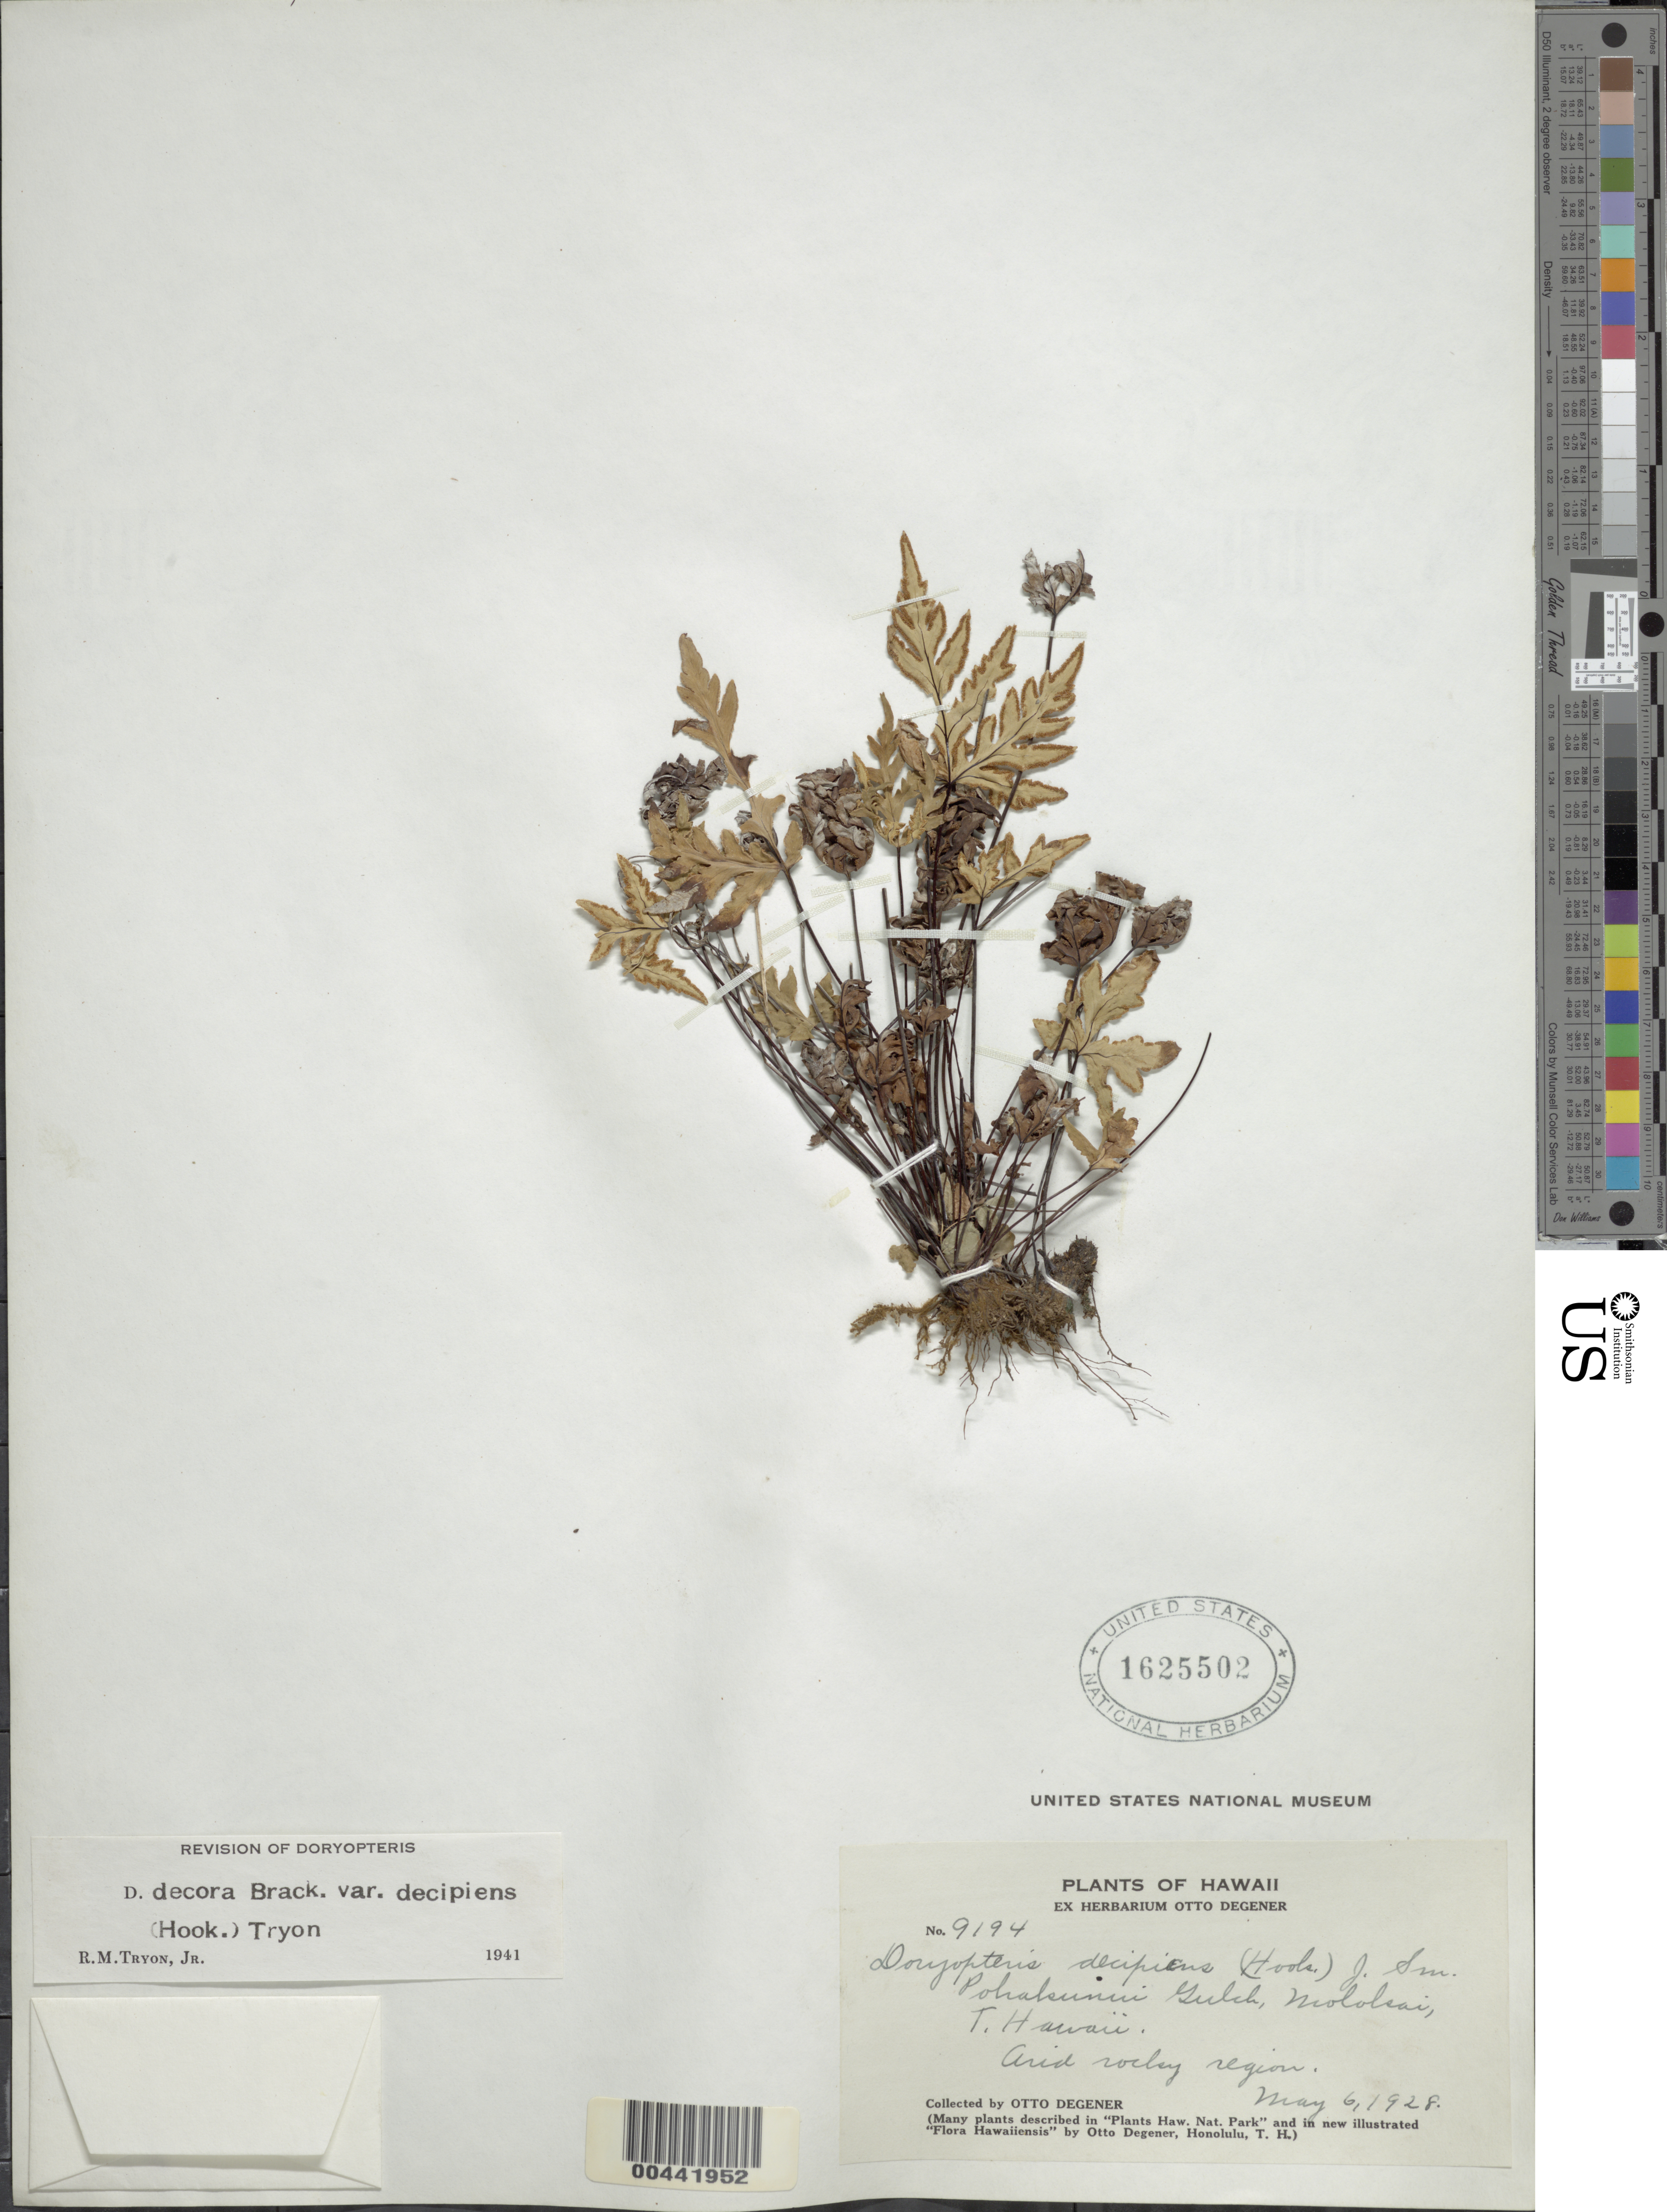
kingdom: Plantae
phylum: Tracheophyta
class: Polypodiopsida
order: Polypodiales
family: Pteridaceae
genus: Doryopteris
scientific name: Doryopteris decipiens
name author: (Hook.) J. Sm.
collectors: O. Degener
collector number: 9194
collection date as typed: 6 May 1928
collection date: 1928-05-06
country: United States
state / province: Hawaii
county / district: Maui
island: Moloka'i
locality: Pohakunui Gulch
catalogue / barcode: US 1625502